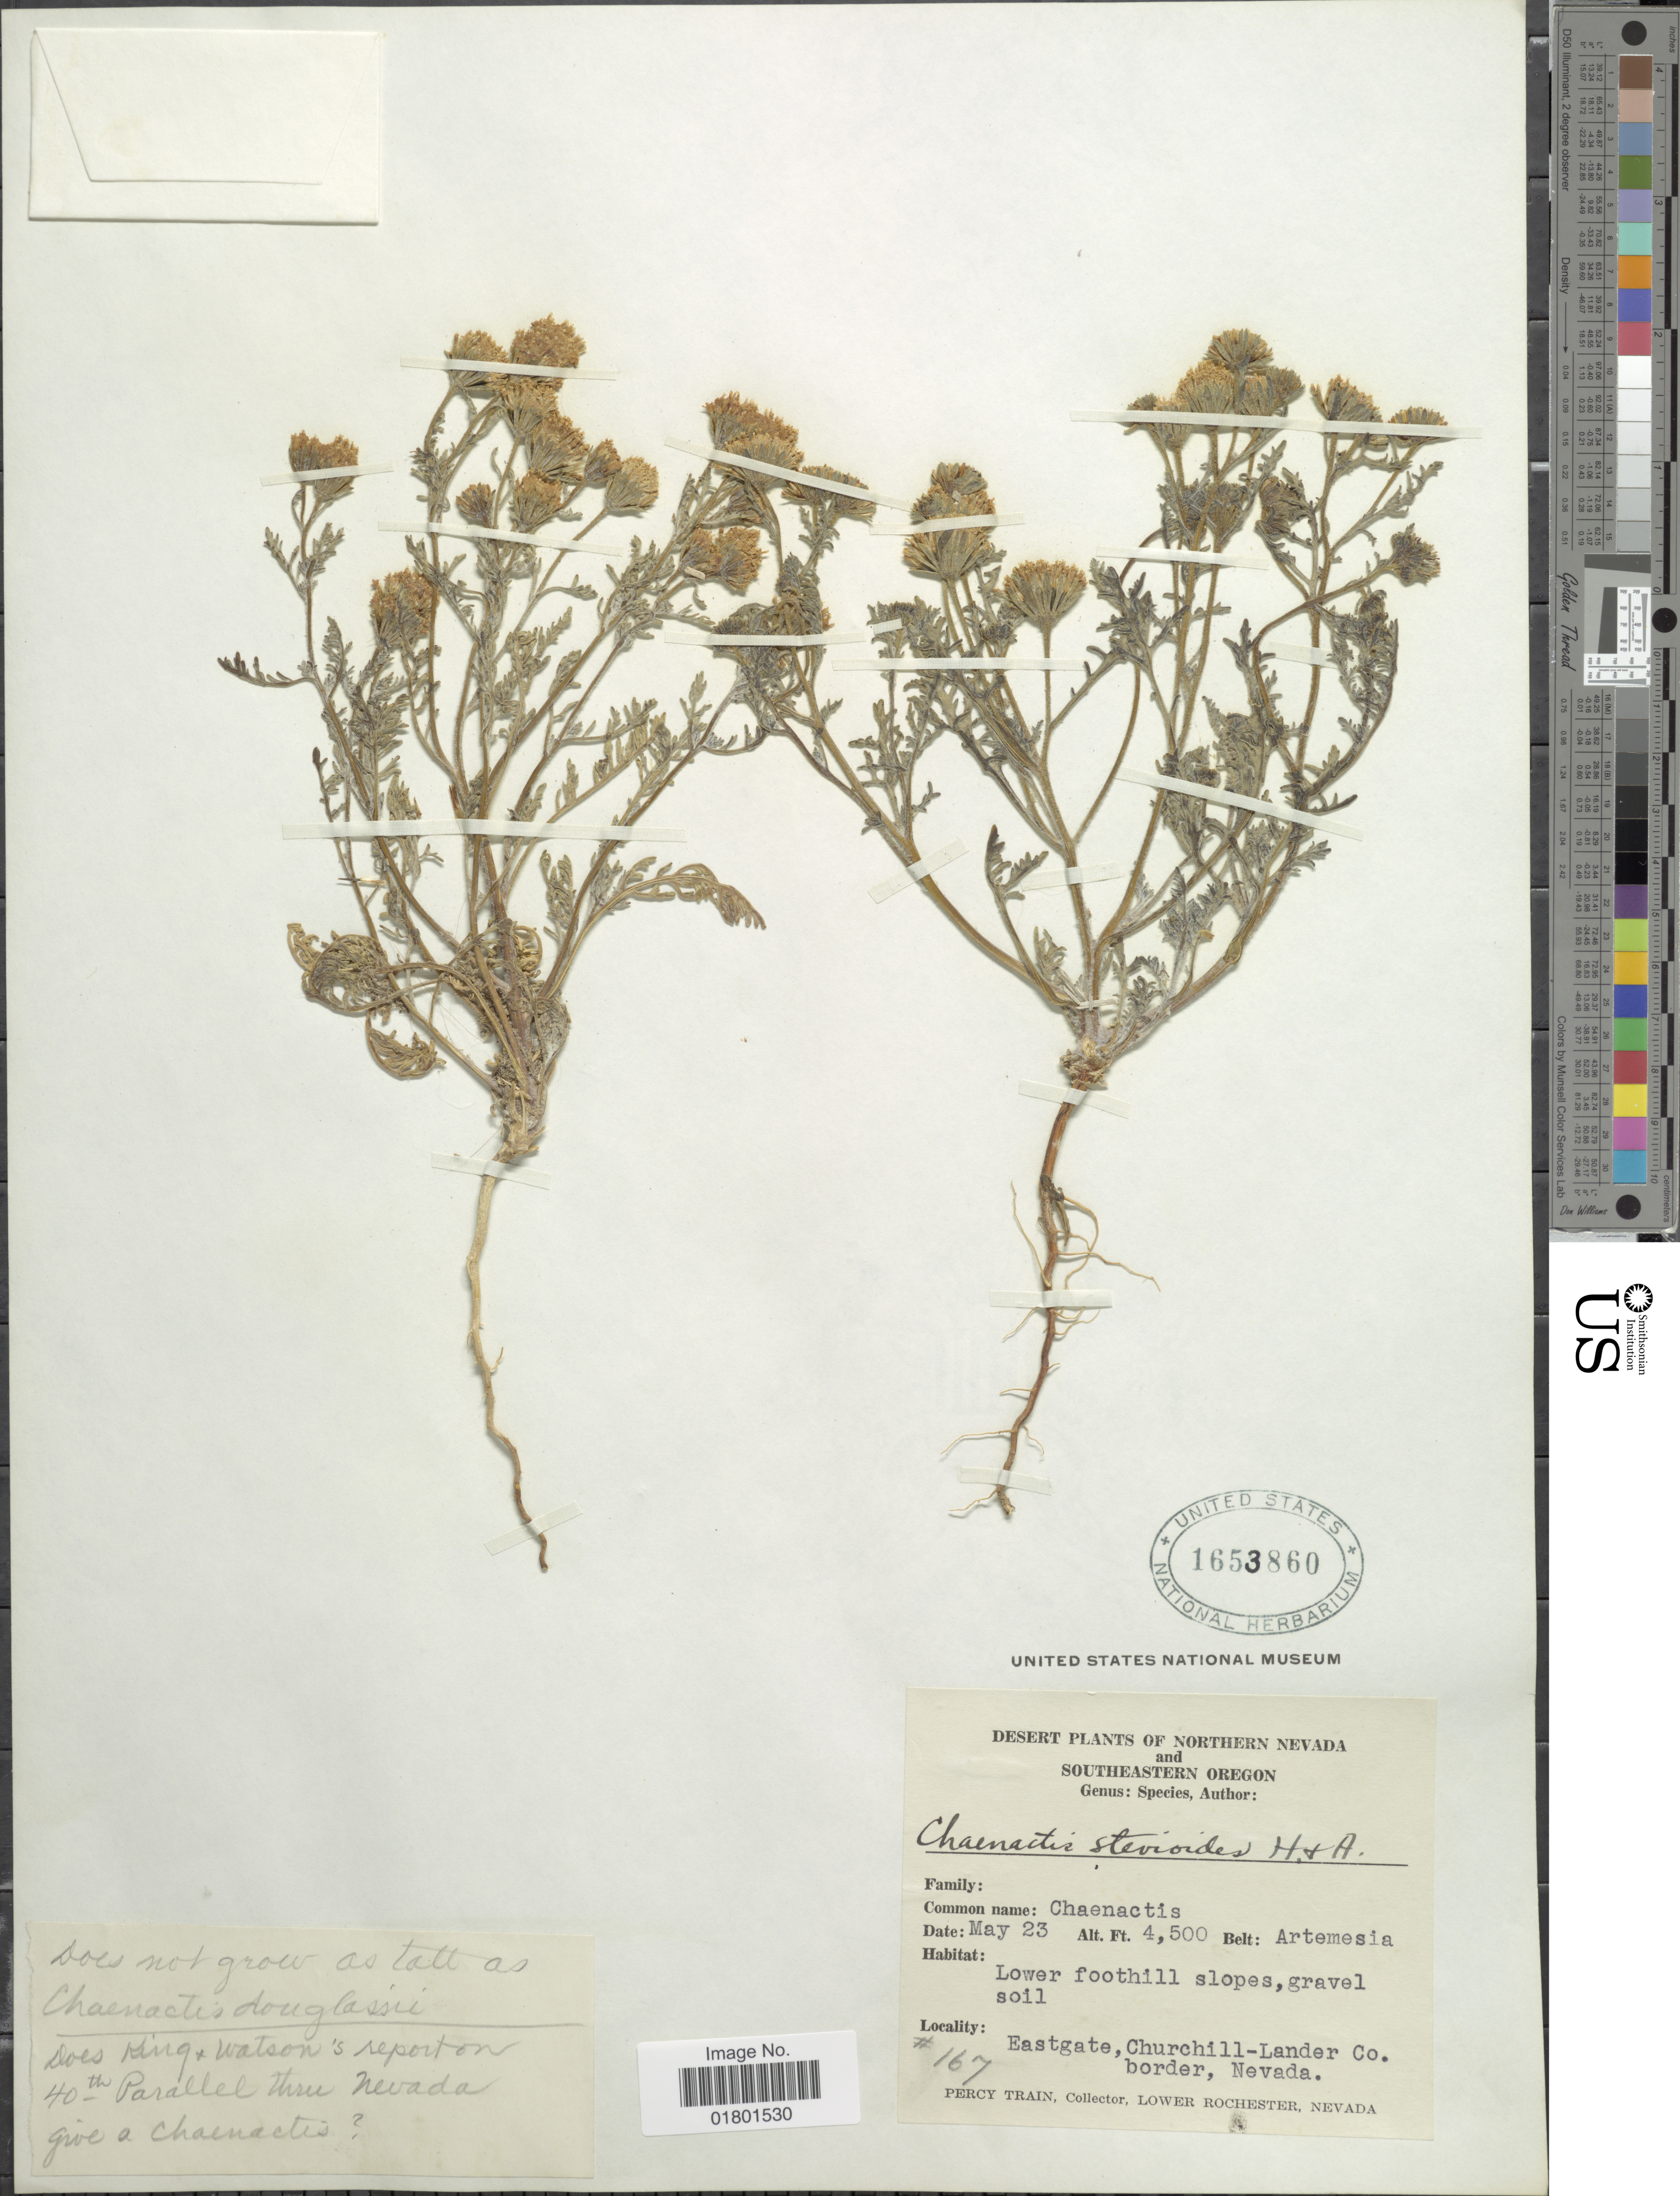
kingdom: Plantae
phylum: Tracheophyta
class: Magnoliopsida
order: Asterales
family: Asteraceae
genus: Chaenactis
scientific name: Chaenactis stevioides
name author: Hook. & Arn.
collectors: P. Train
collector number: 167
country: United States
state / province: Nevada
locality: Northern Nevada, Eastgate, Churchill-Lander Co, border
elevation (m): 1372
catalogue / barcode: US 1653860